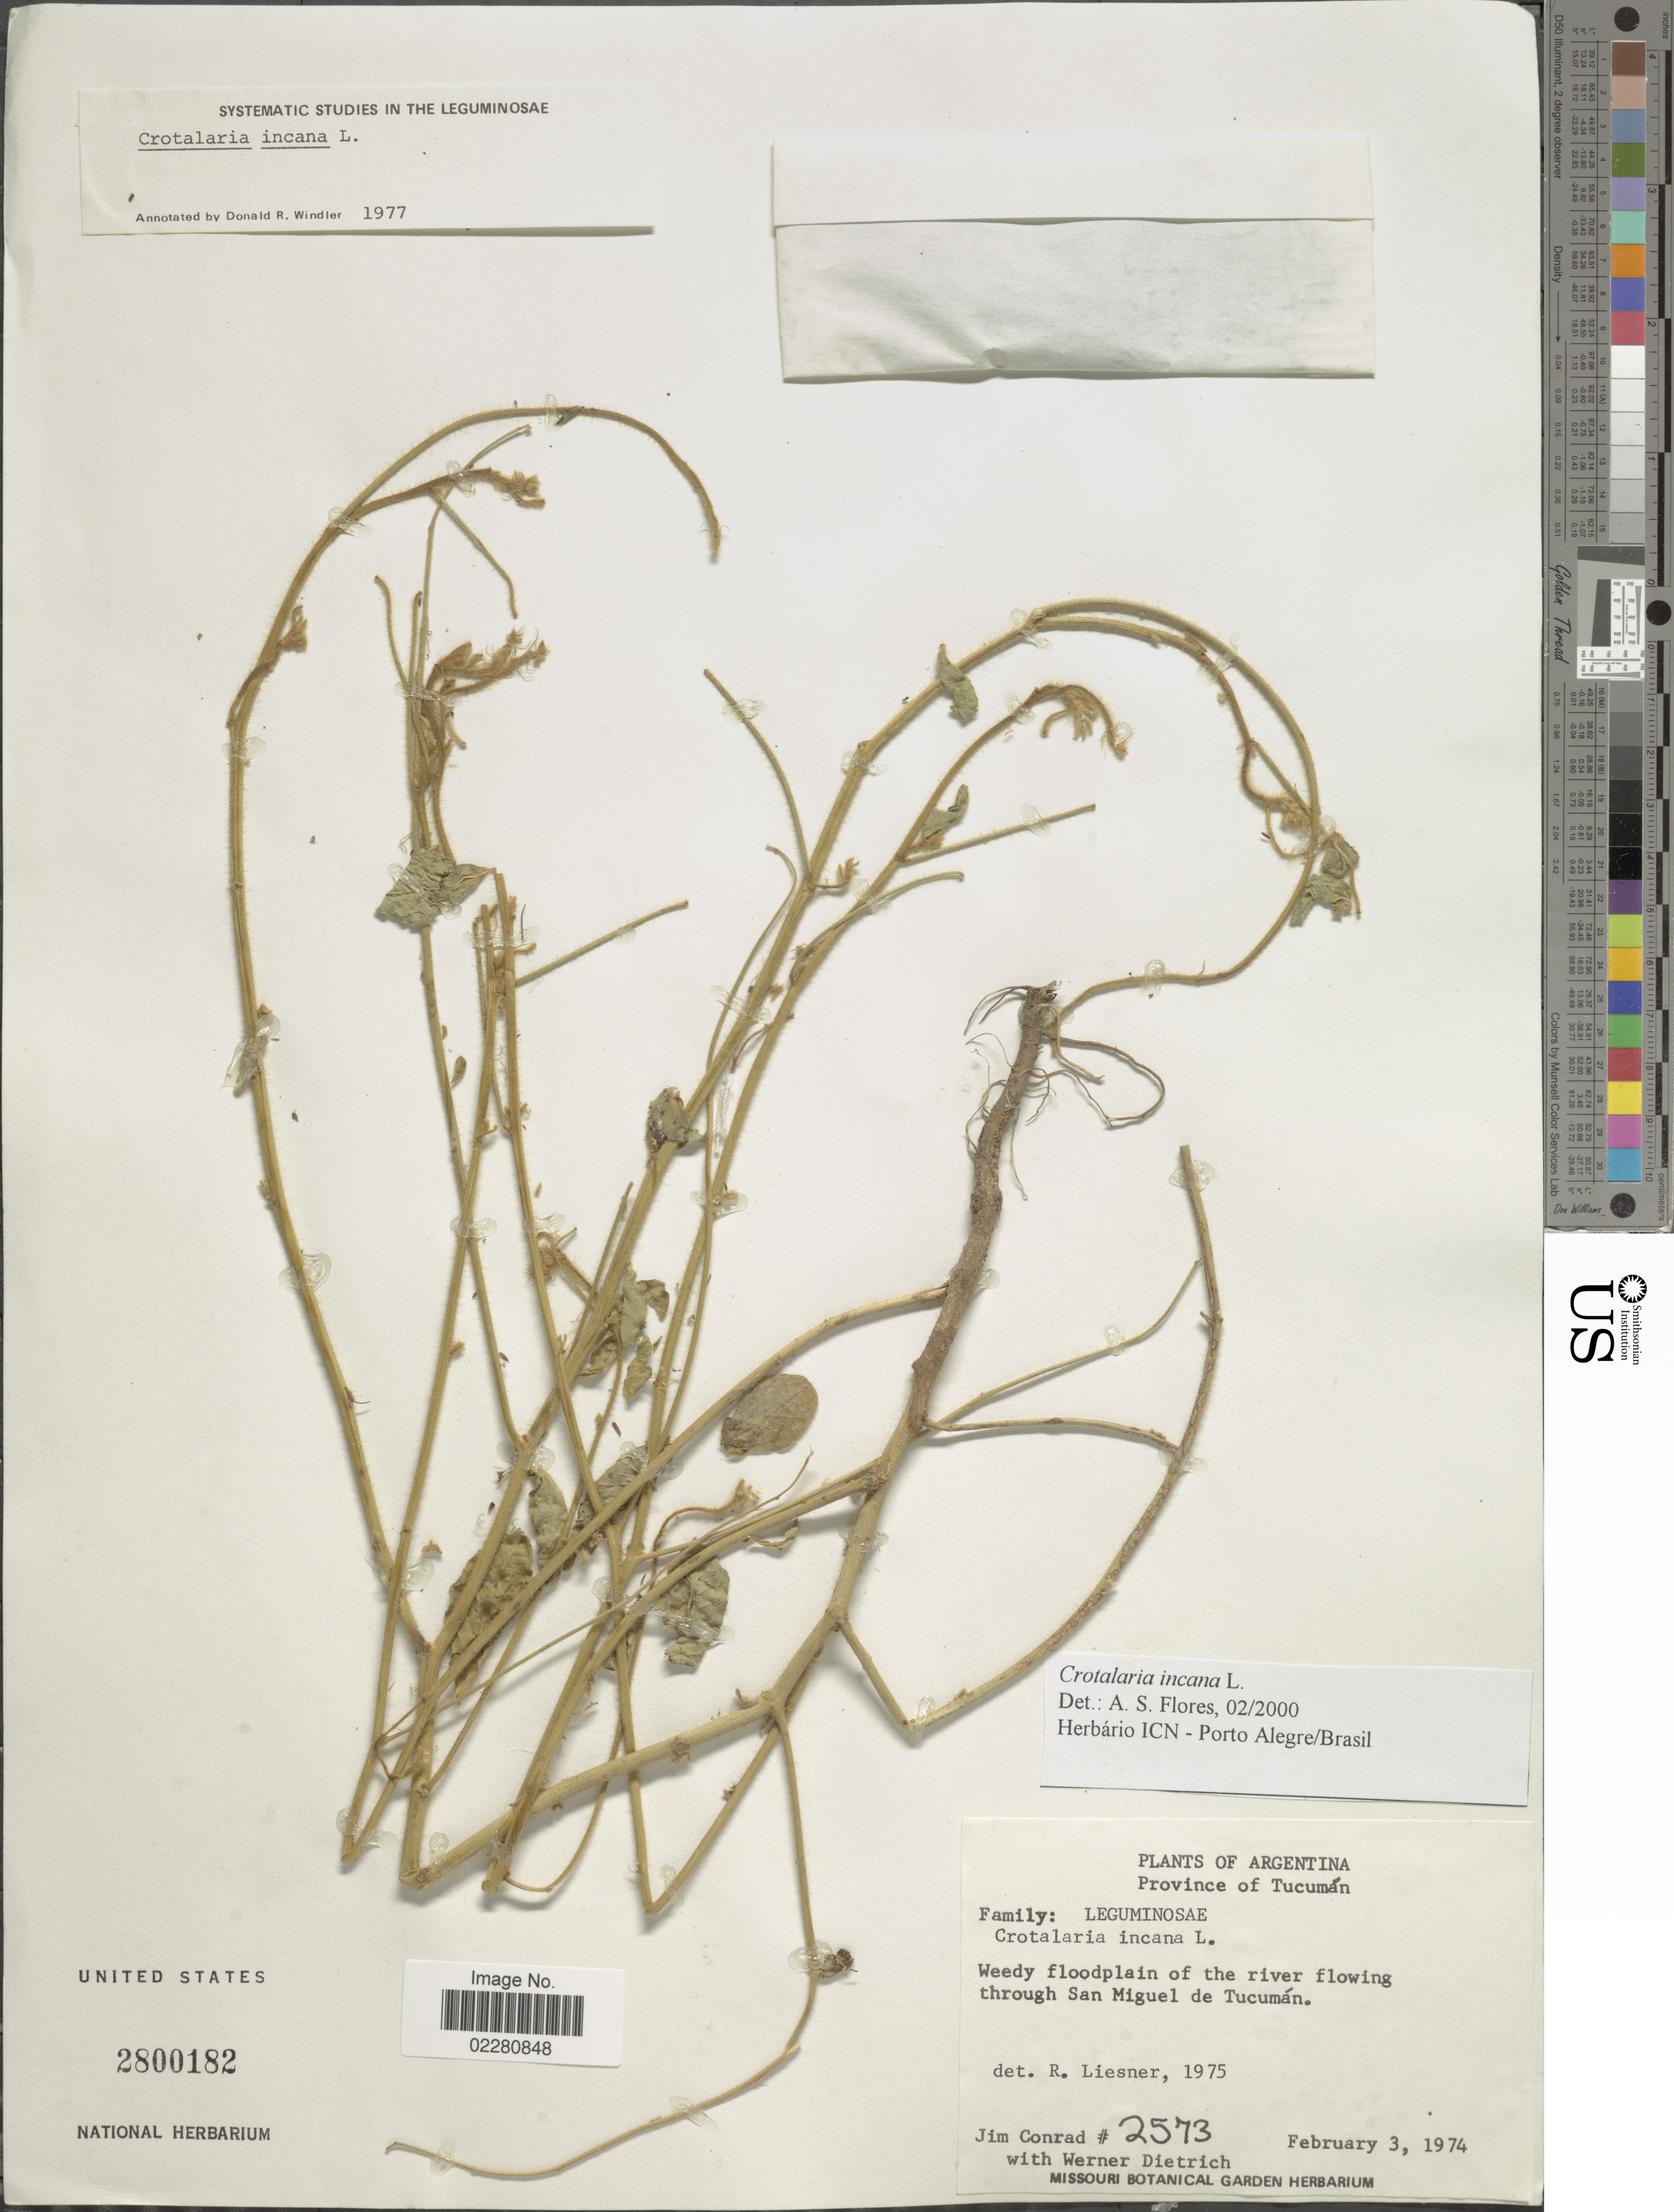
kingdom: Plantae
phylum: Tracheophyta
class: Magnoliopsida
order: Fabales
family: Fabaceae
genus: Crotalaria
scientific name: Crotalaria incana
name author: L.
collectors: J. Conrad & W. Dietrich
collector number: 2573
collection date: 1974-02-03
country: Argentina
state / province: Tucuman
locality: Province of Tucumán. Weedy floodplain of the river flowing through San Miguel de Tucumán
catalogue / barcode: US 2800182